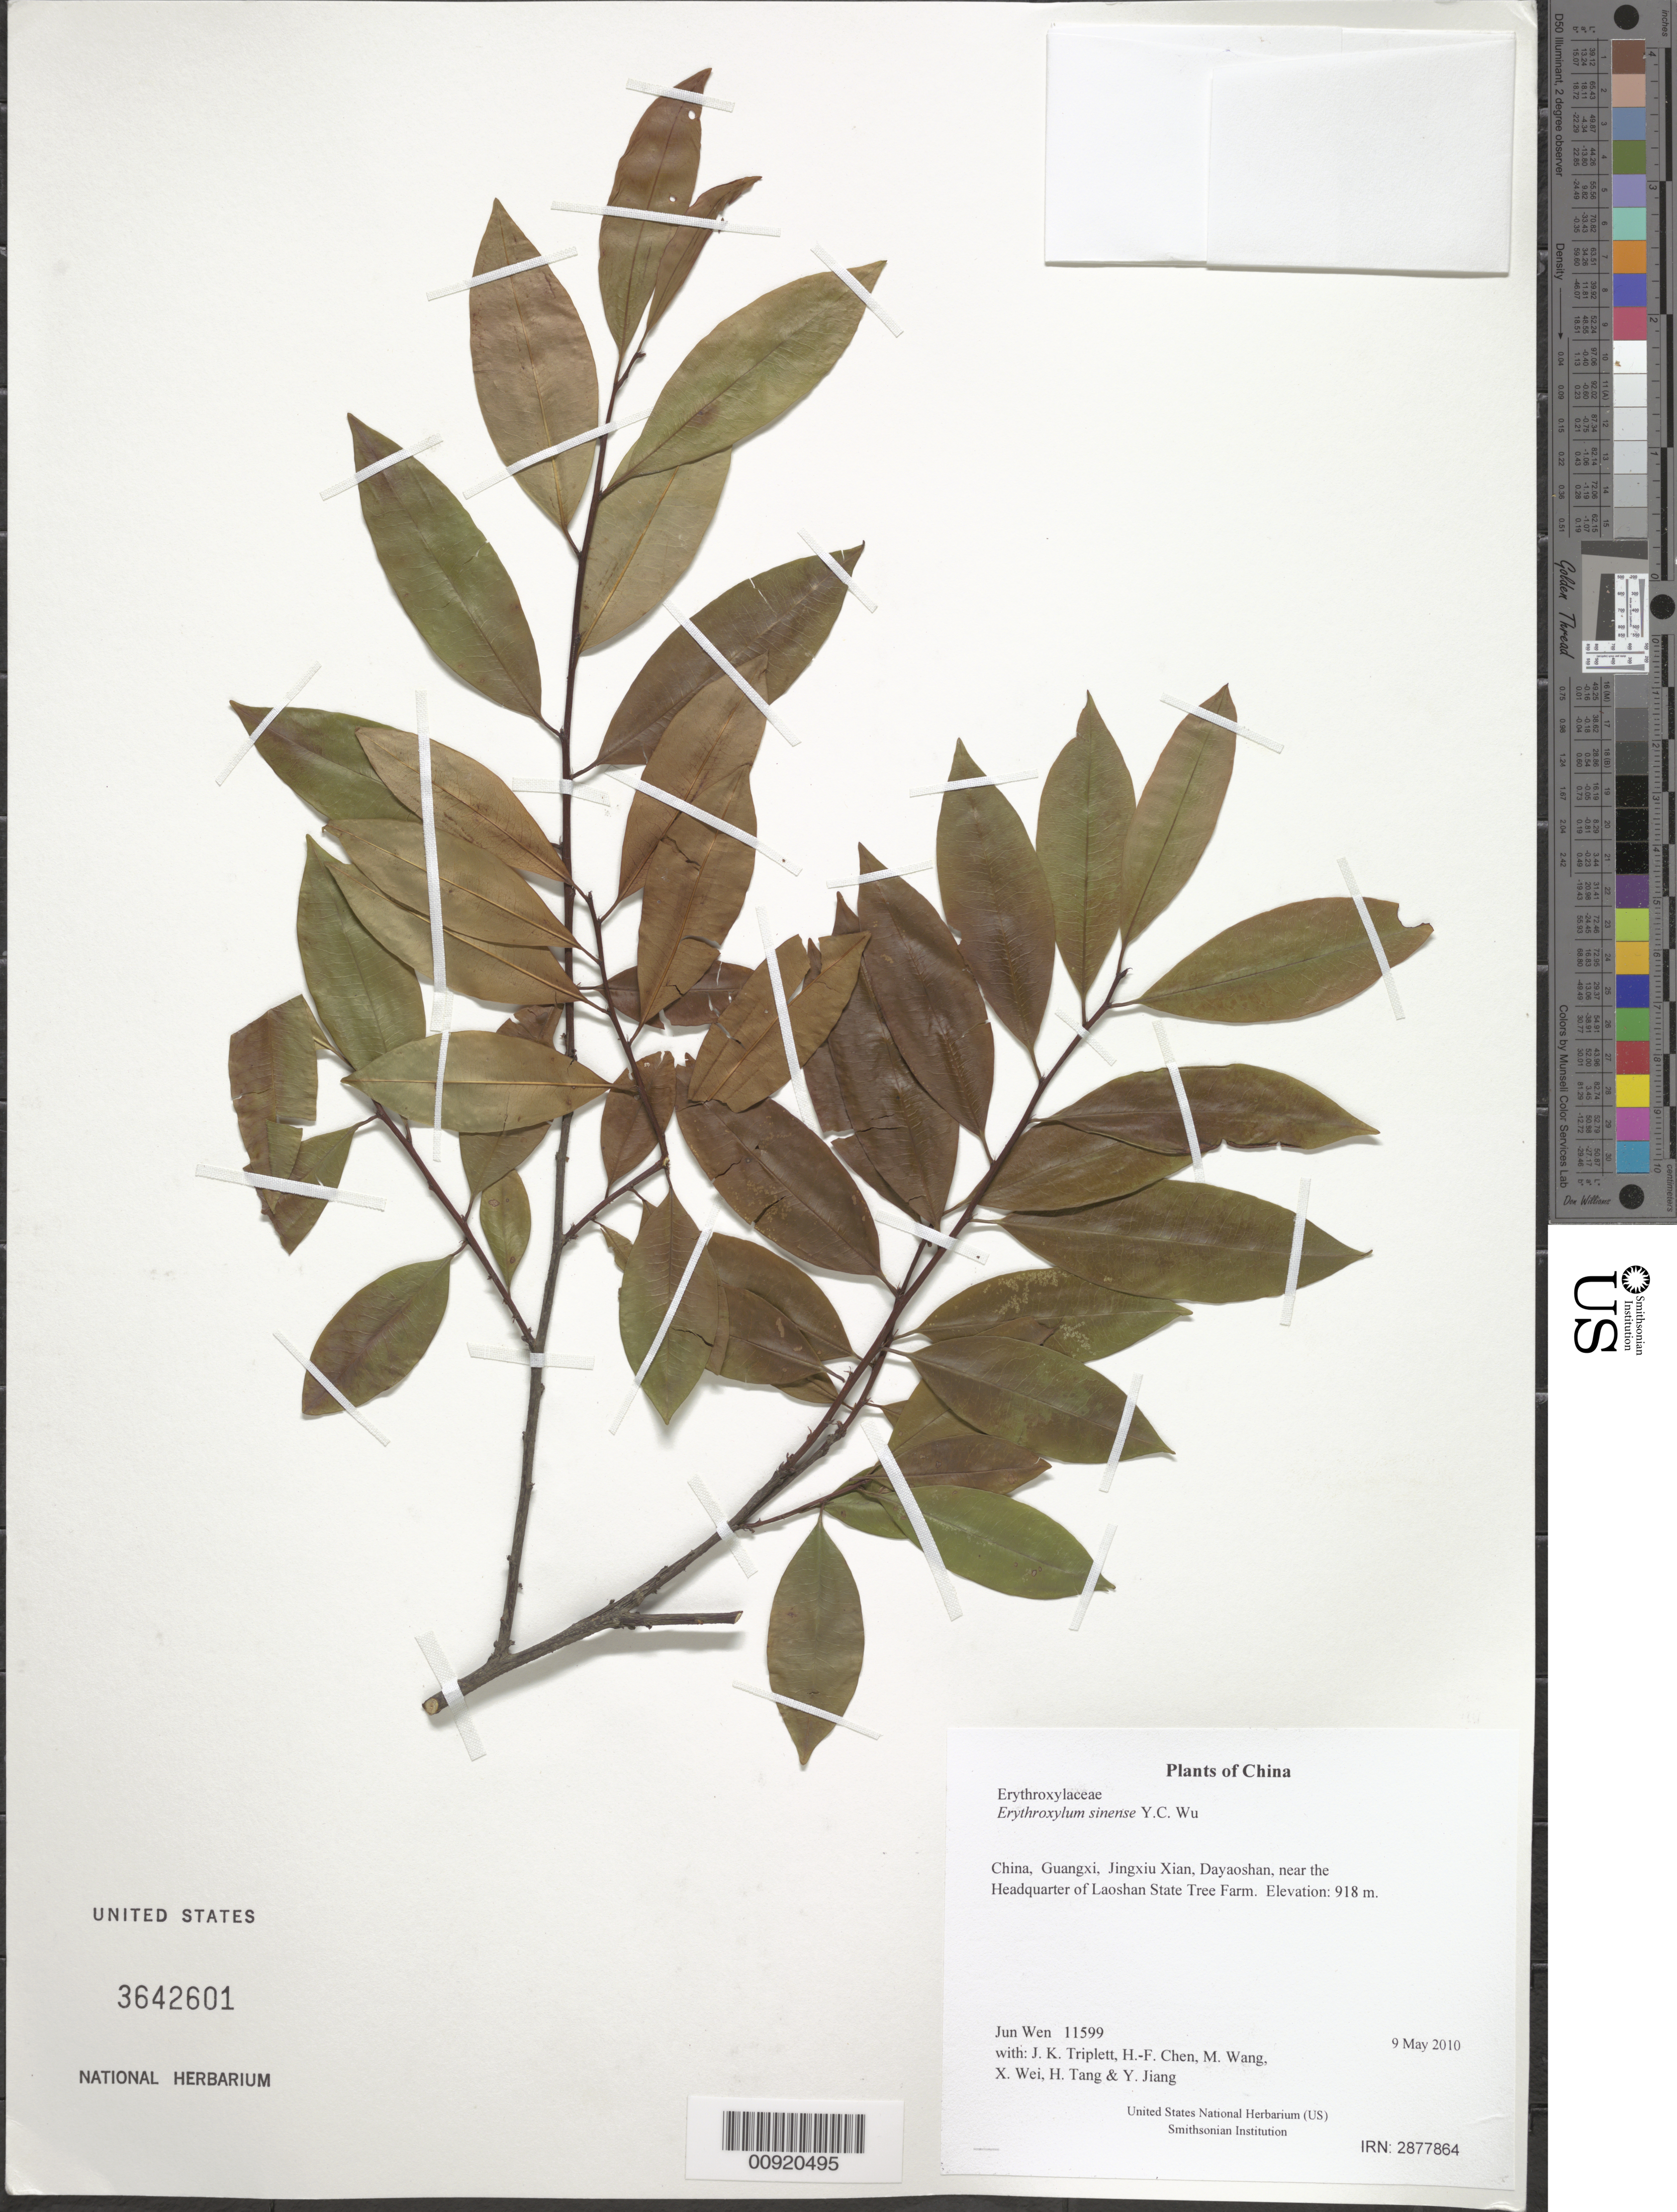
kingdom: Plantae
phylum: Tracheophyta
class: Magnoliopsida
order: Malpighiales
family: Erythroxylaceae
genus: Erythroxylum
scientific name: Erythroxylum sinense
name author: Y.C. Wu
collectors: J. Wen, J. K. Triplett, H.-F. Chen, M. Wang, X. Wei, H. Tang & Y. Jiang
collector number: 11599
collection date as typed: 9 May 2010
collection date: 2010-05-09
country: China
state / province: Guangxi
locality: Jingxiu Xian, Dayaoshan, near the Headquarter of Laoshan State Tree Farm.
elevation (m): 918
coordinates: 24 06.363 N, 110 11.969 E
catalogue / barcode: US 3642601